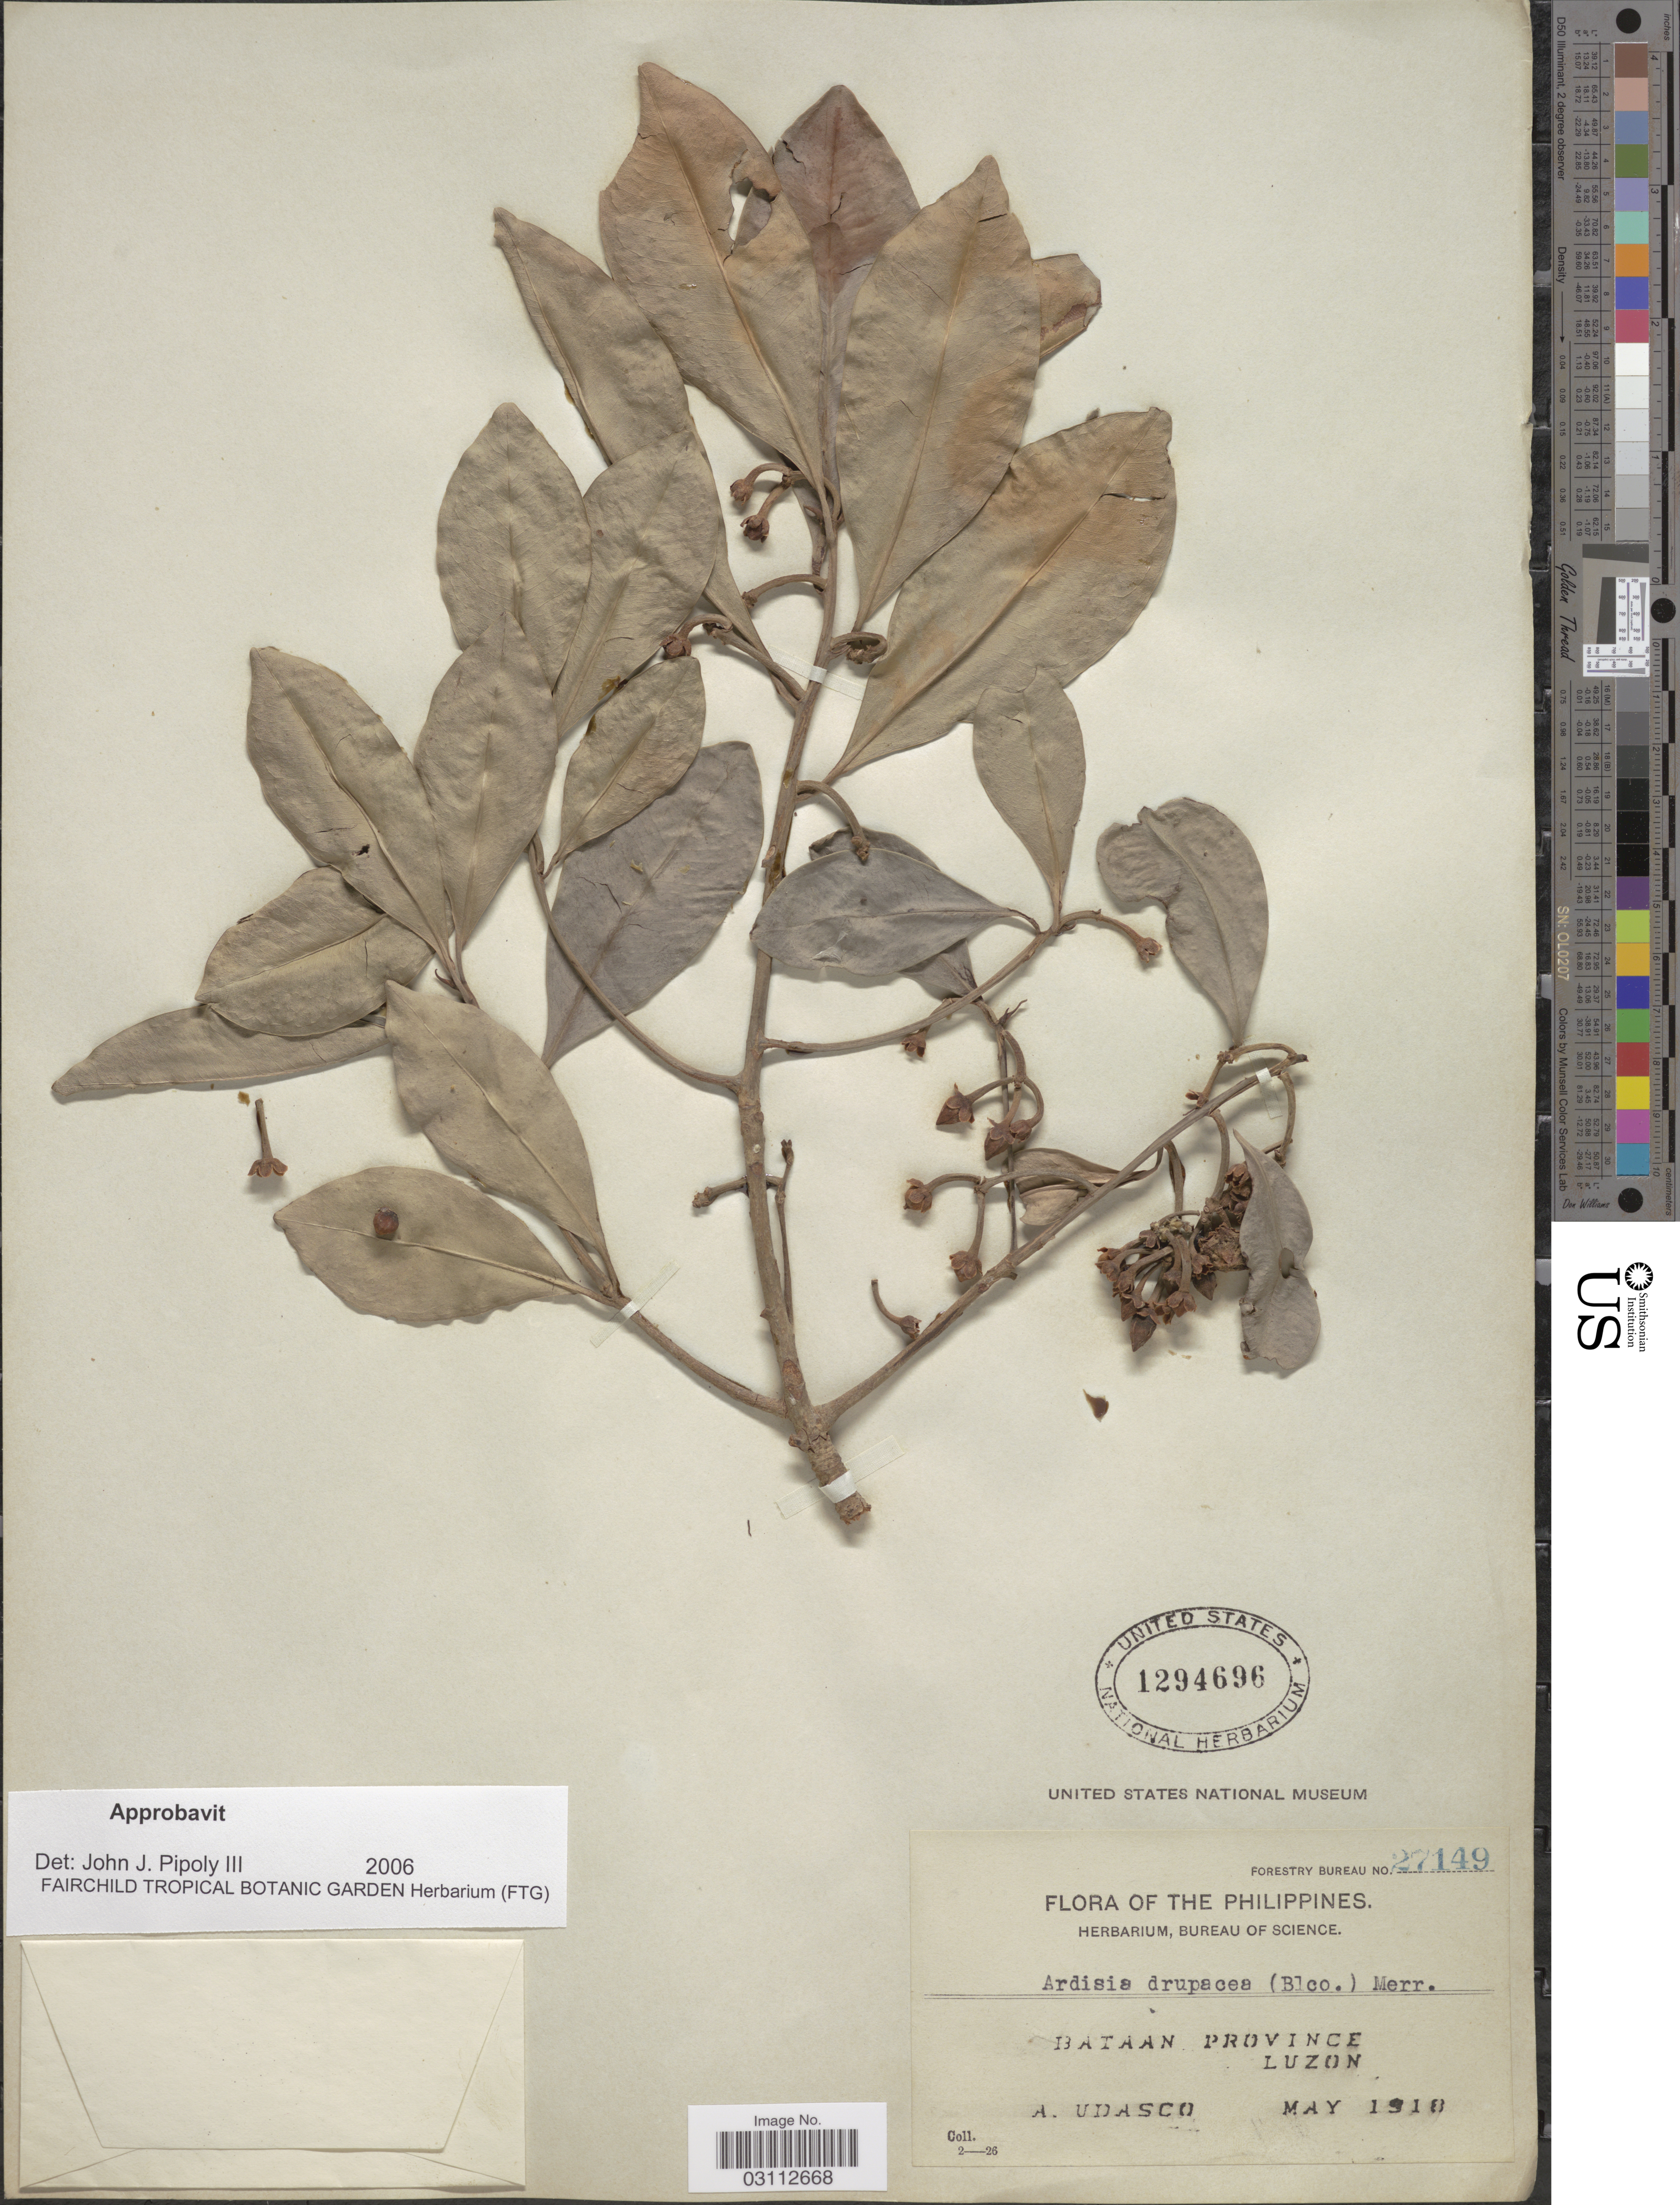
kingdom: Plantae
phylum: Tracheophyta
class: Magnoliopsida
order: Ericales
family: Primulaceae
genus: Ardisia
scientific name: Ardisia drupacea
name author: (Blanco) Merr.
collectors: A. Udasco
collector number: Forestry Bureau 27149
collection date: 1910-05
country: Philippines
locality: Bataan Province, Luzon.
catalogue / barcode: US 1294696